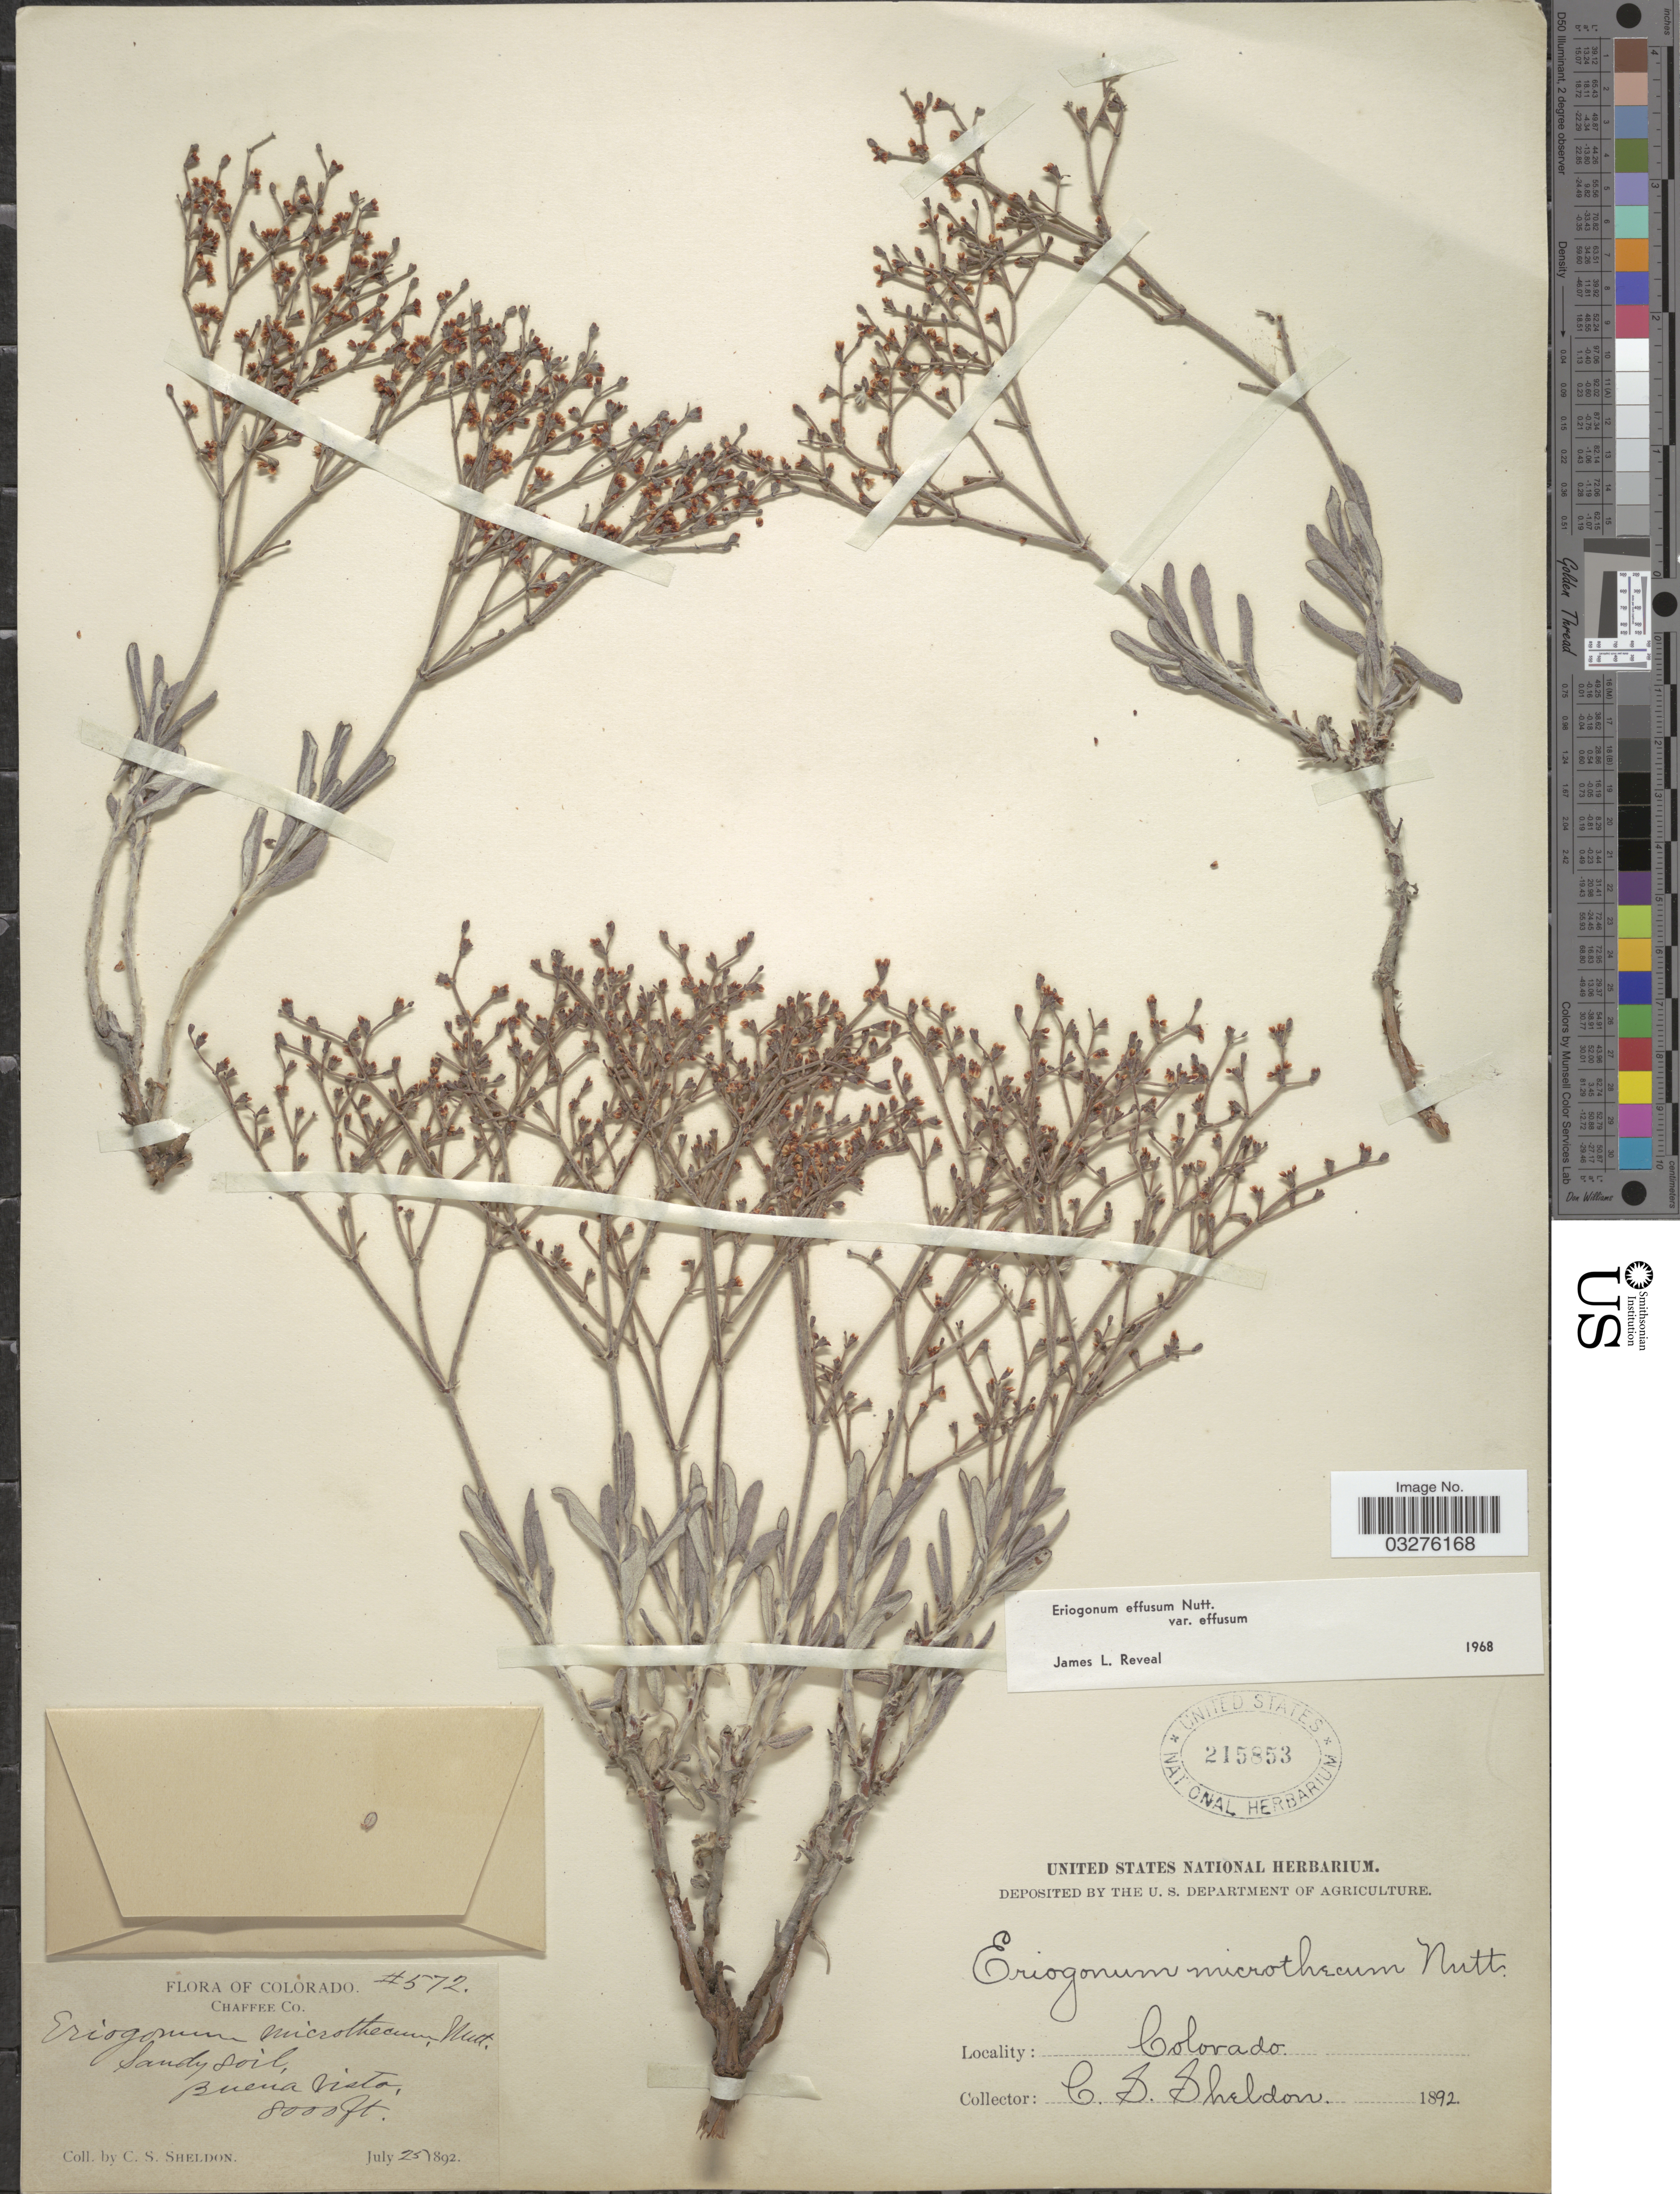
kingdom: Plantae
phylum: Tracheophyta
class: Magnoliopsida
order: Caryophyllales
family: Polygonaceae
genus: Eriogonum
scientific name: Eriogonum effusum var. effusum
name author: Nutt.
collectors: C. S. Sheldon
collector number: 572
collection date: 1892-07-25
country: United States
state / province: Colorado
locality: Chaffee Co., Buena Vista.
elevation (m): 2438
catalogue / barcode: US 215853